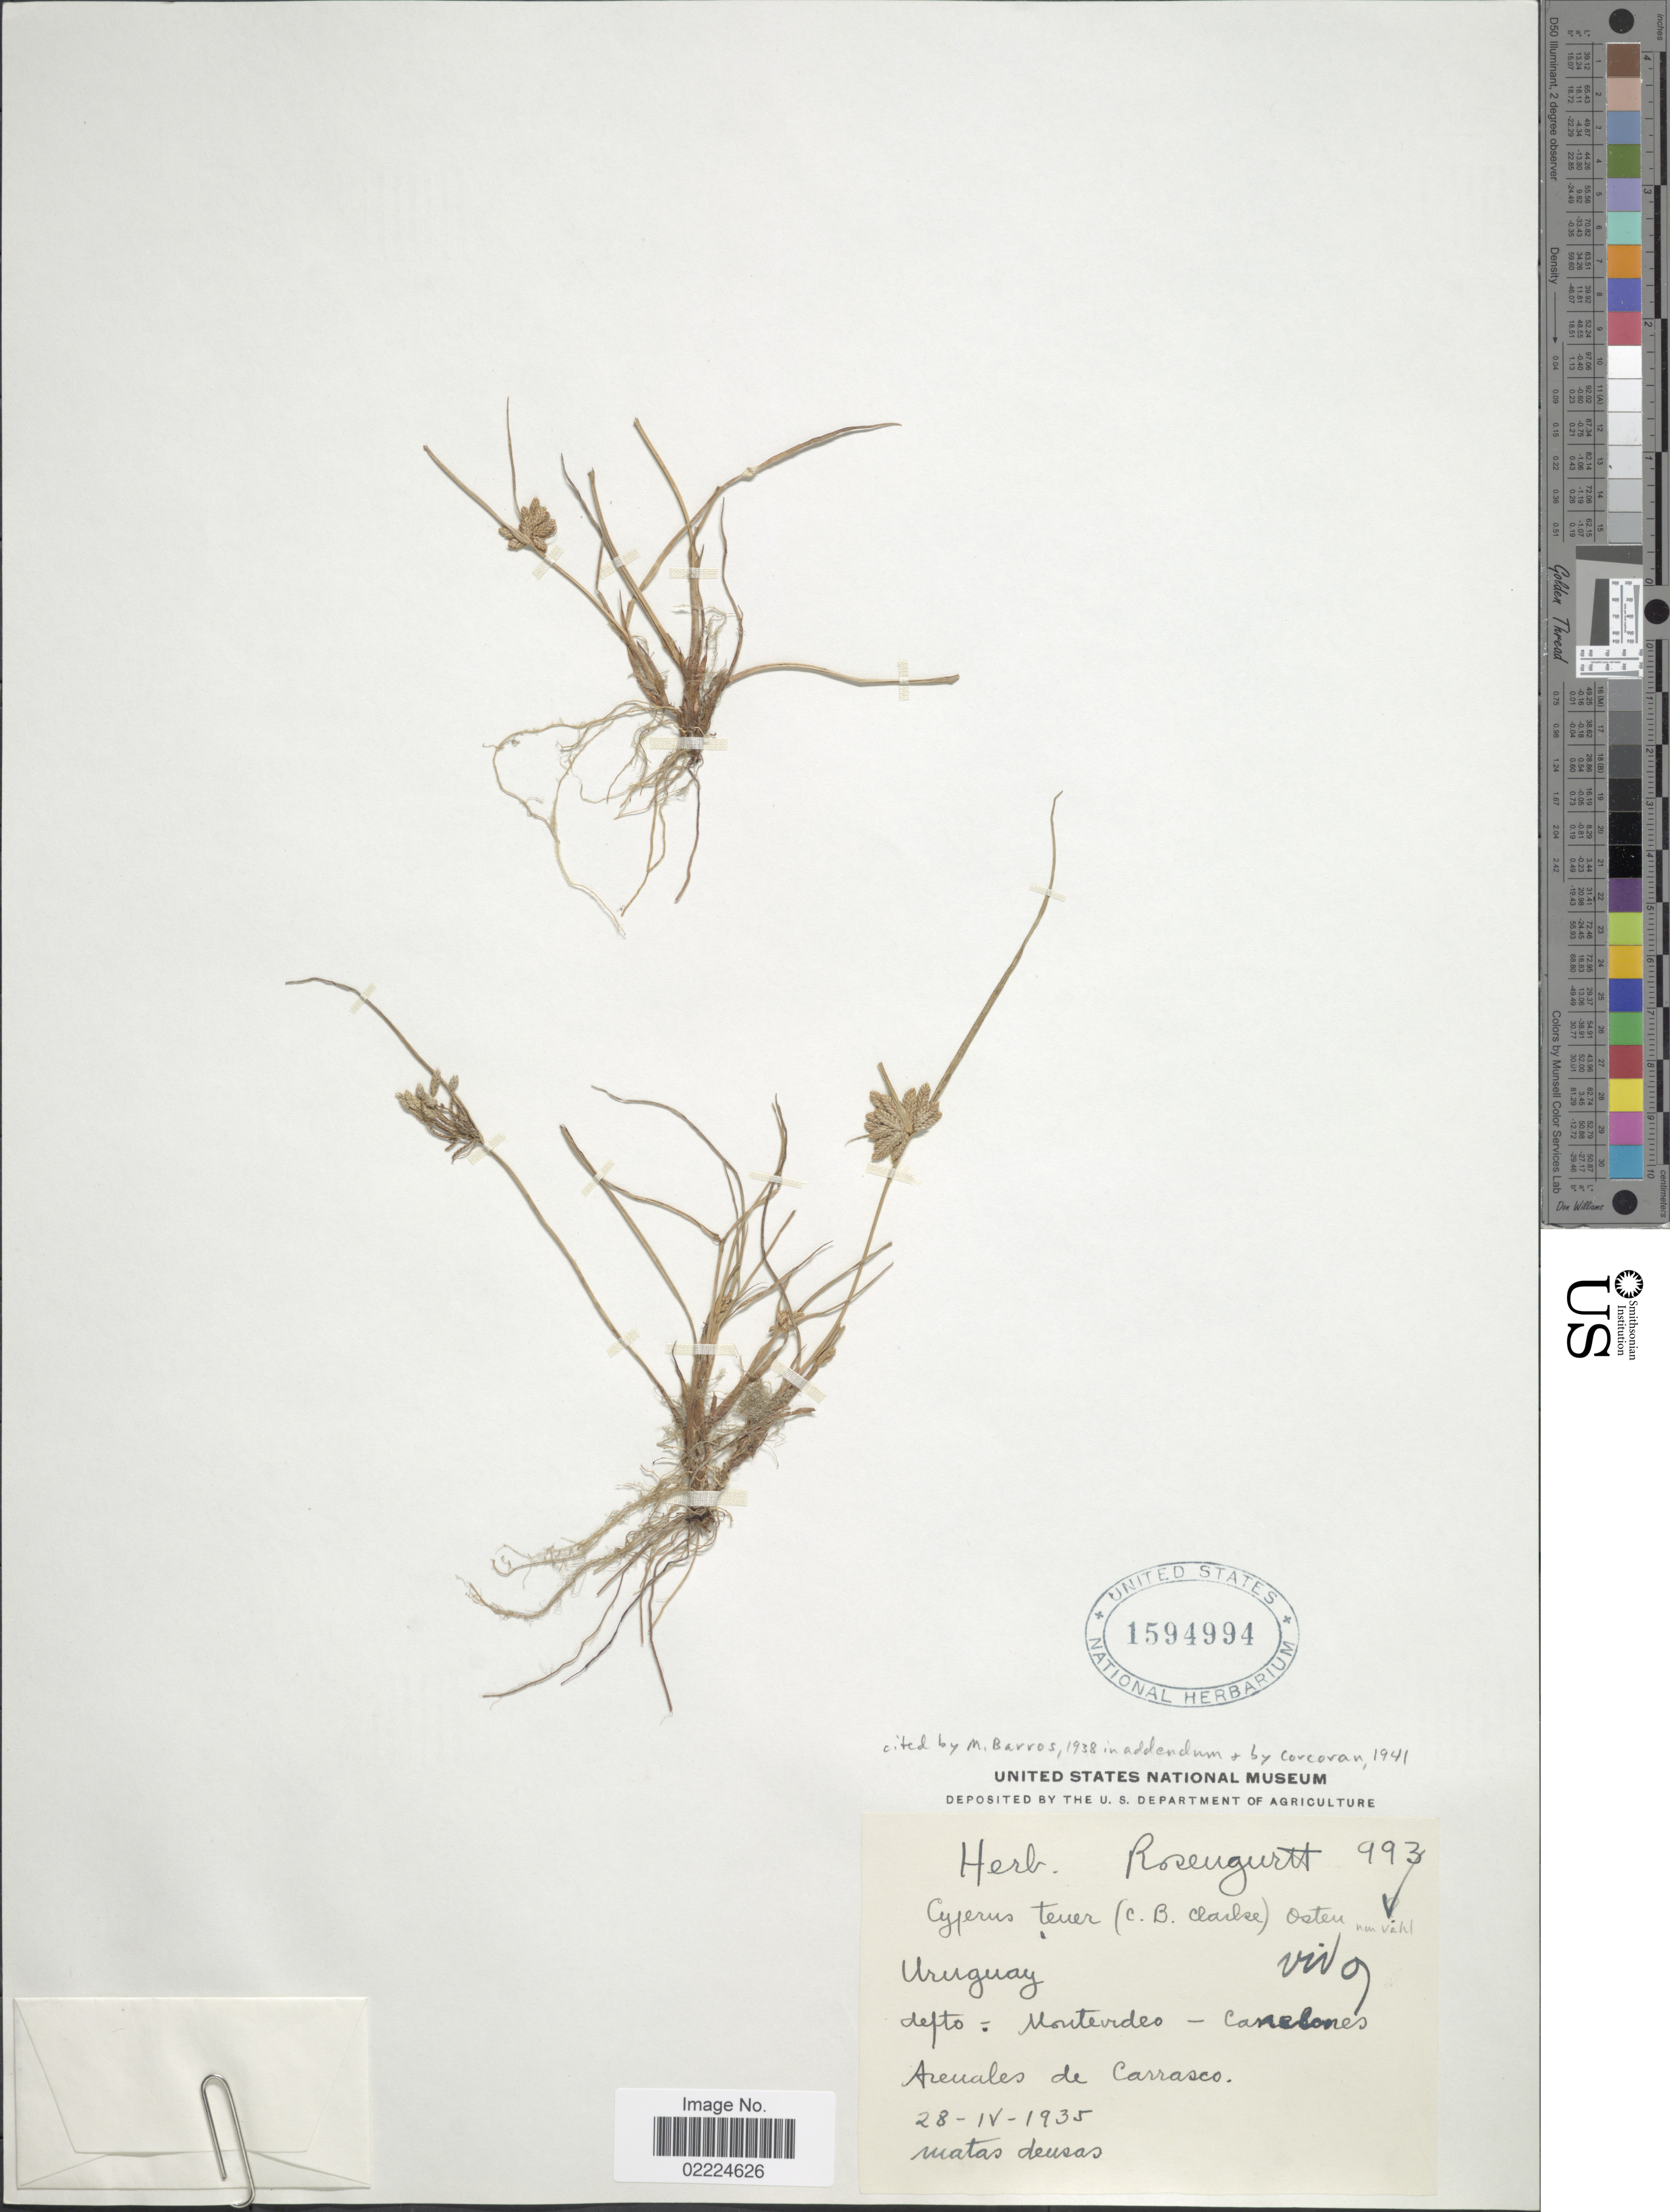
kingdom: Plantae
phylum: Tracheophyta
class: Liliopsida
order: Poales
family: Cyperaceae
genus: Cyperus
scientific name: Cyperus barrosianus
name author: Herter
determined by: Strong, Mark T., (BOT), Smithsonian Institution - National Museum of Natural History (UNITED STATES)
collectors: ex herb. Rosengurtt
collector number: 993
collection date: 1935-04-28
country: Uruguay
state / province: Montevideo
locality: Depto. Montevideo - Canelones. Arenales de Carrasco.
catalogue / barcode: US 1594994